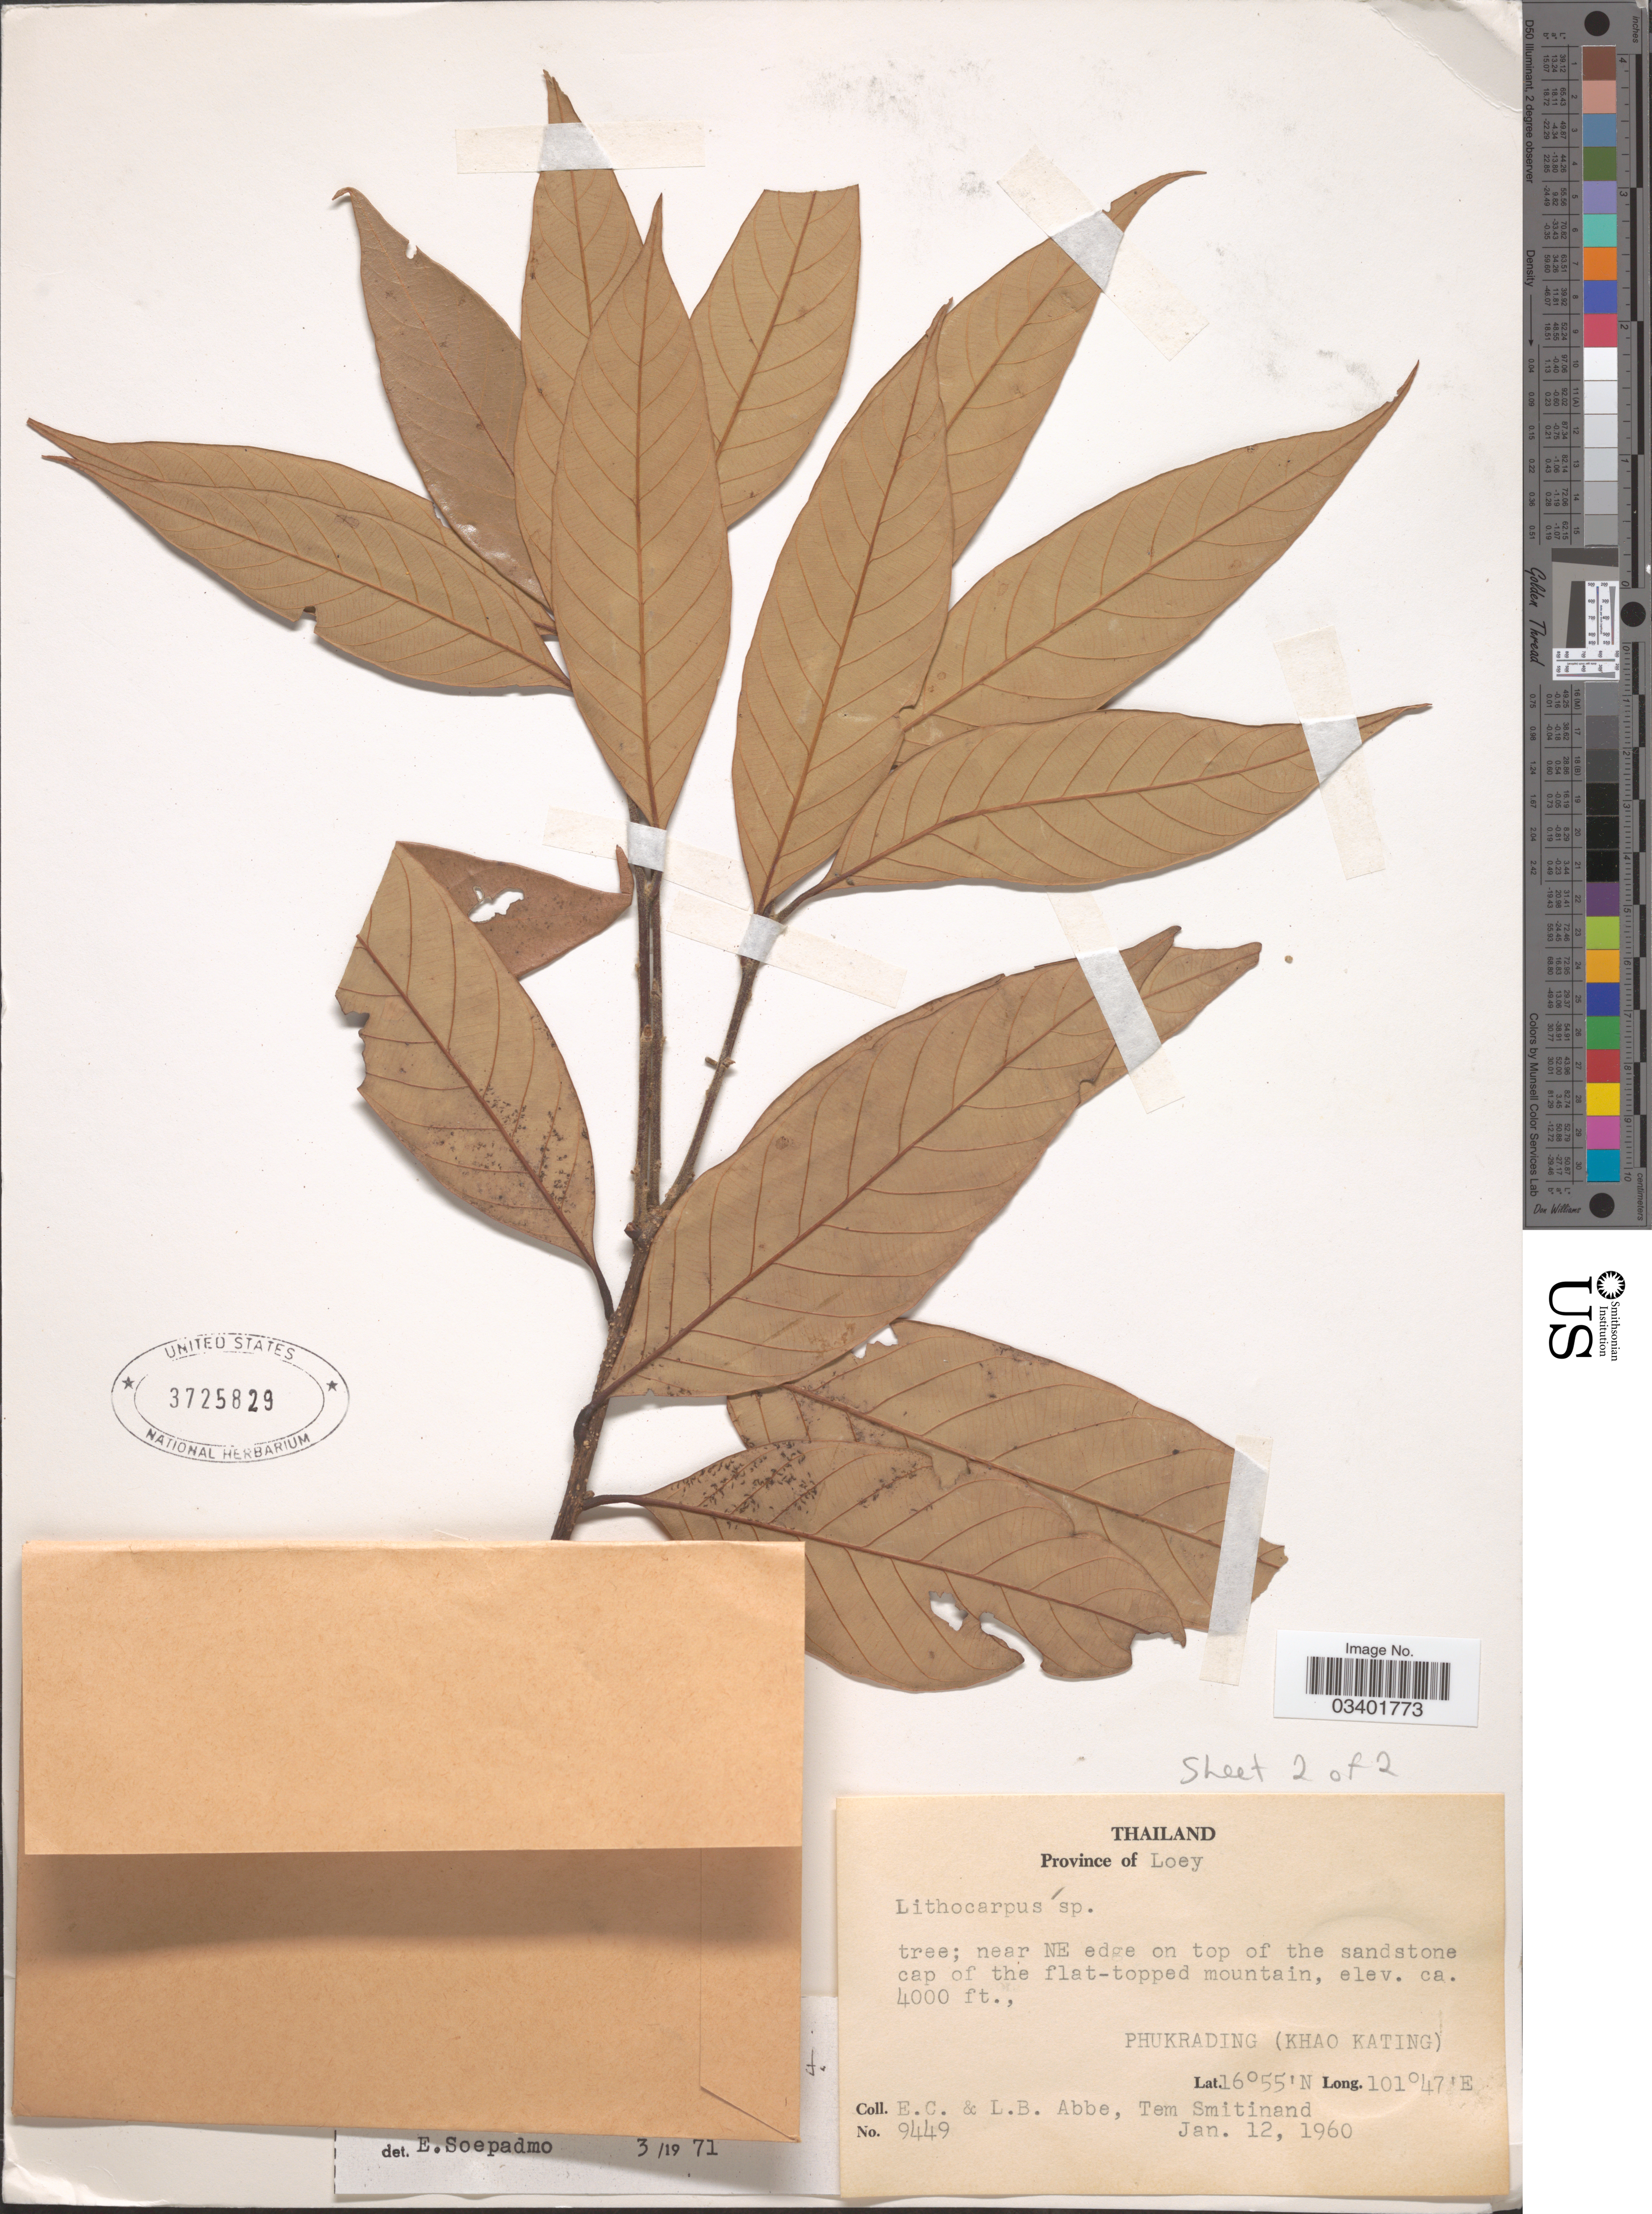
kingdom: Plantae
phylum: Tracheophyta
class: Magnoliopsida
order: Fagales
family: Fagaceae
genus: Lithocarpus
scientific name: Lithocarpus dealbatus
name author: (Hook. f. & Thomson ex Miq.) Rehder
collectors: E. C. Abbe, L. B. Abbe & T. Smitinand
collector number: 9449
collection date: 1960-01-12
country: Thailand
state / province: Loei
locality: Province of Loey. near NE edge on top of the sandstone cap of the flat-topped mountain, Phukrading (Khao Kating).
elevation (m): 1219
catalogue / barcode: US 3725829